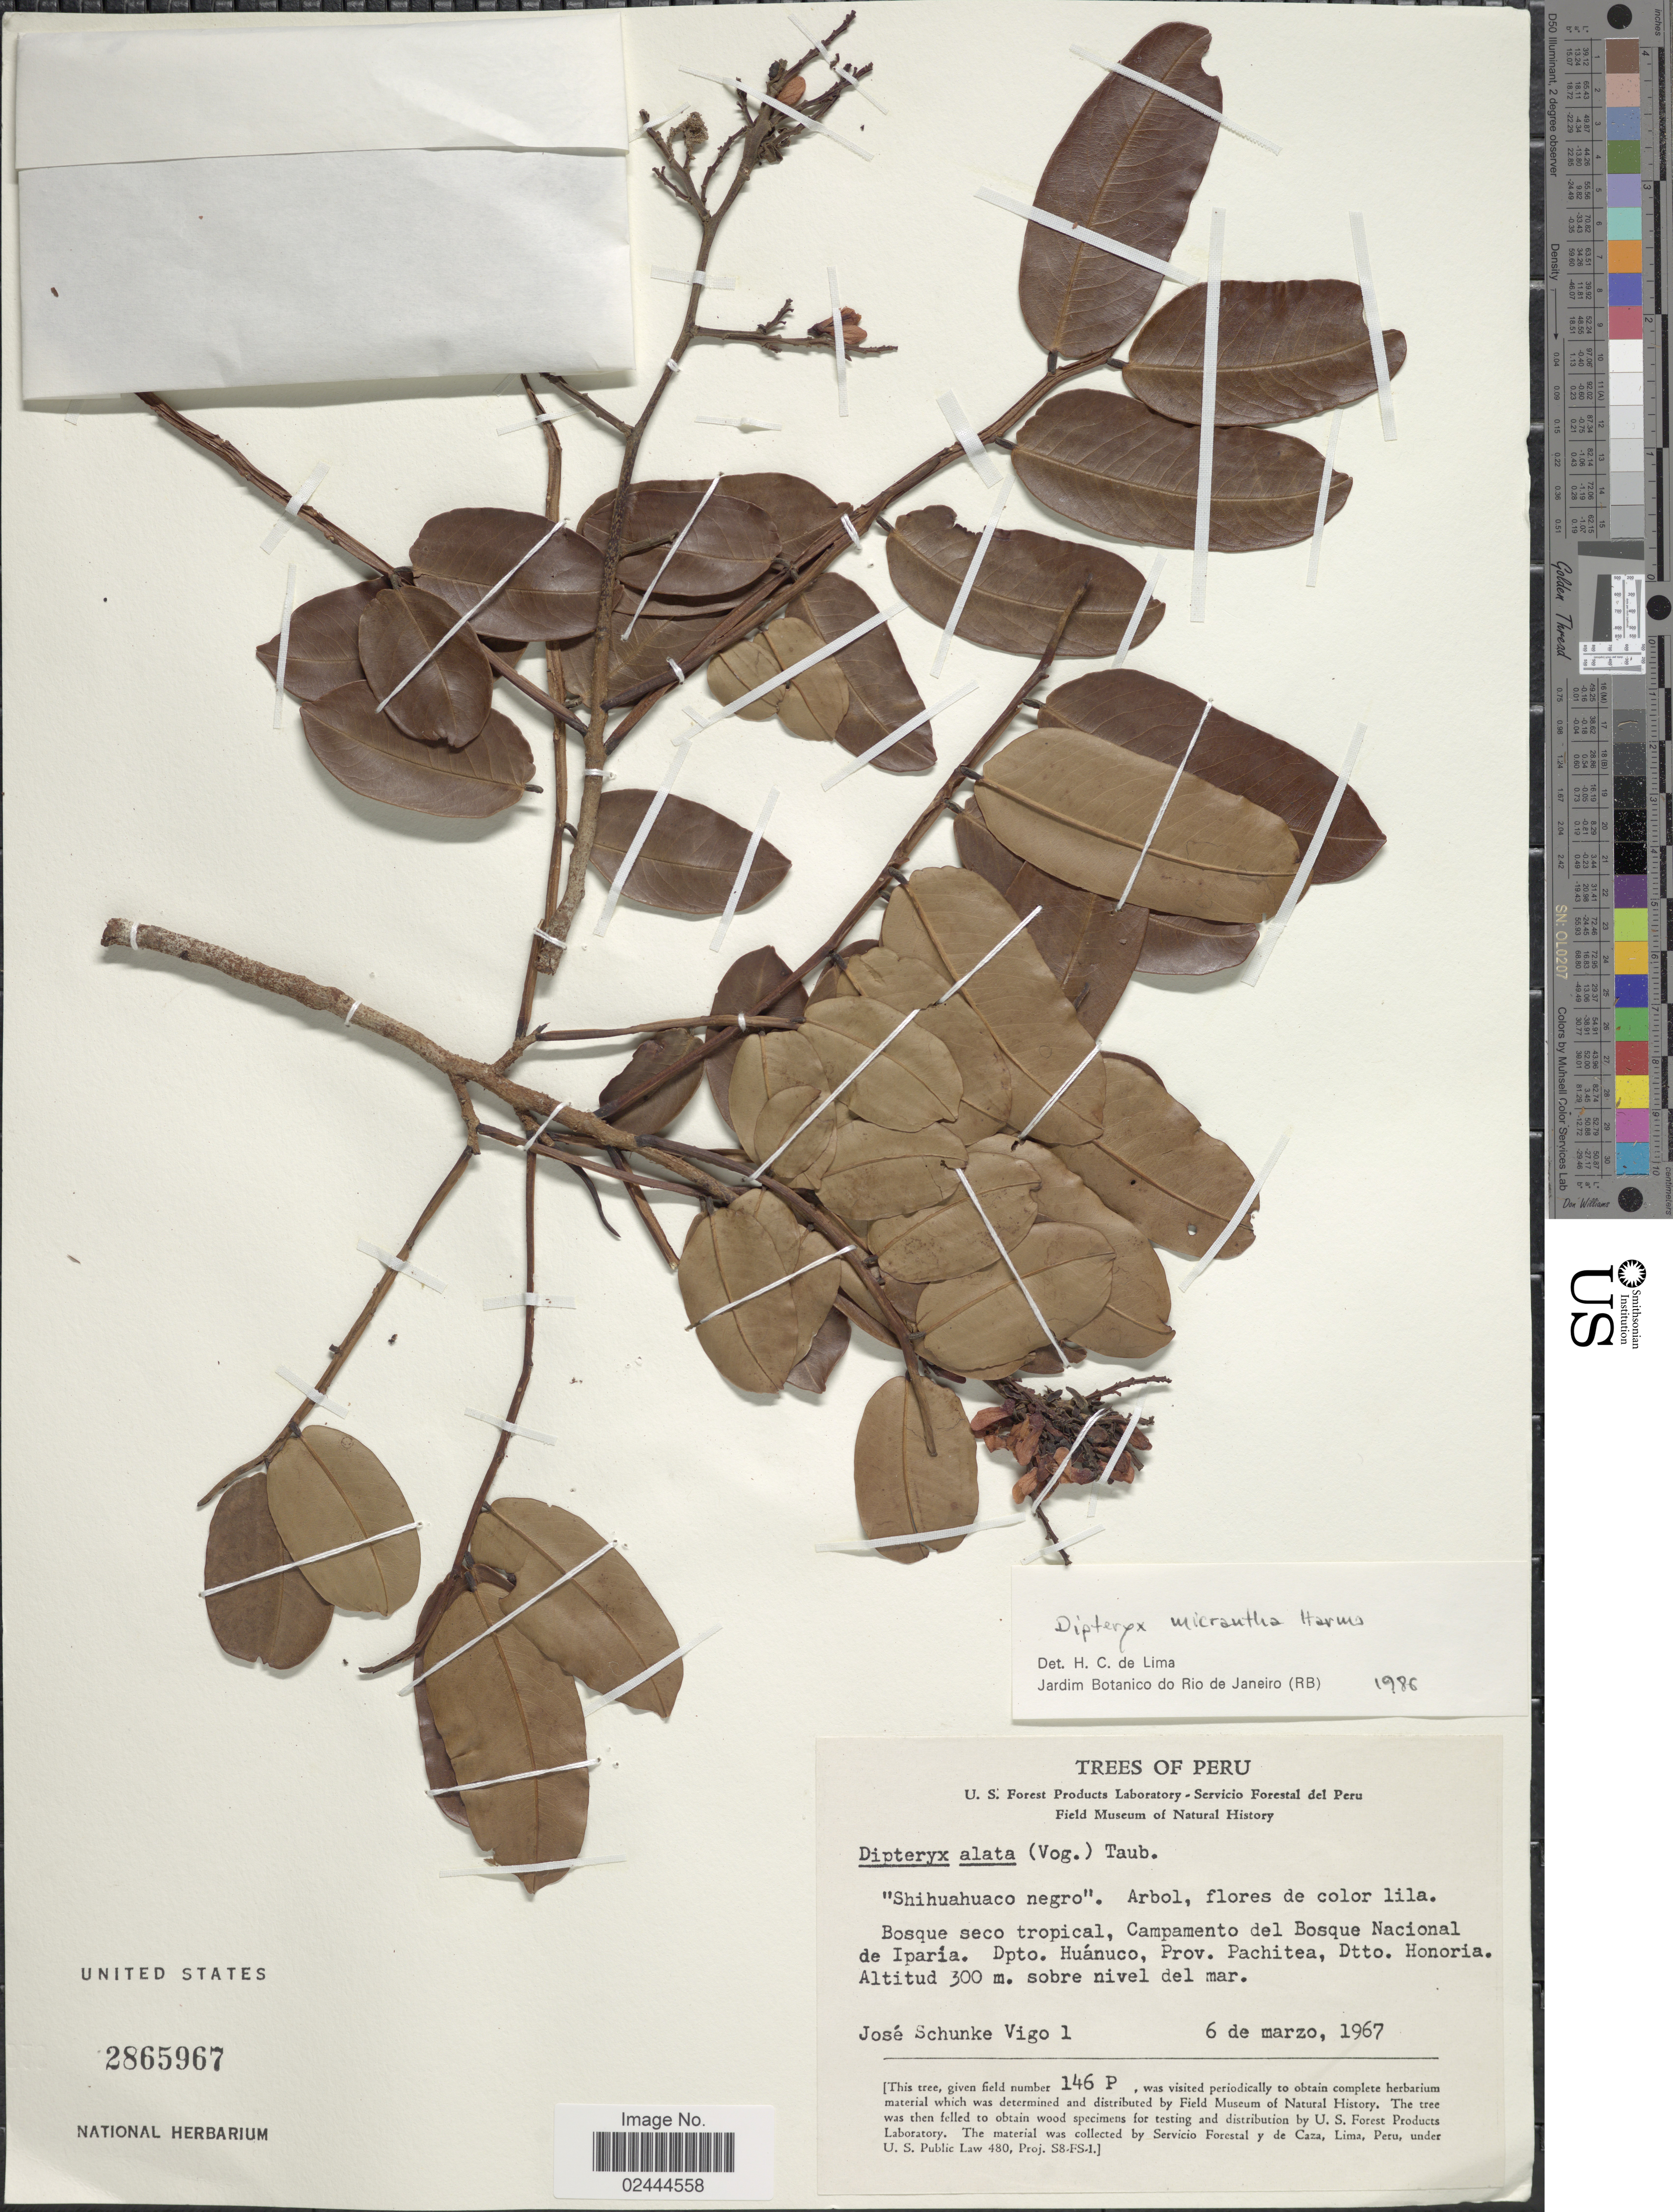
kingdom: Plantae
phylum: Tracheophyta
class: Magnoliopsida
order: Fabales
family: Fabaceae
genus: Dipteryx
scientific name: Dipteryx micrantha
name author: Harms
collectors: J. Schunke Vigo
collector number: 1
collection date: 1967-03-06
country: Peru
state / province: Huánuco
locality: Campamento del Bosque Nacional de Iparía. Prov. Pachitea, Dtto. Honoria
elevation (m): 300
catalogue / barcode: US 2865967